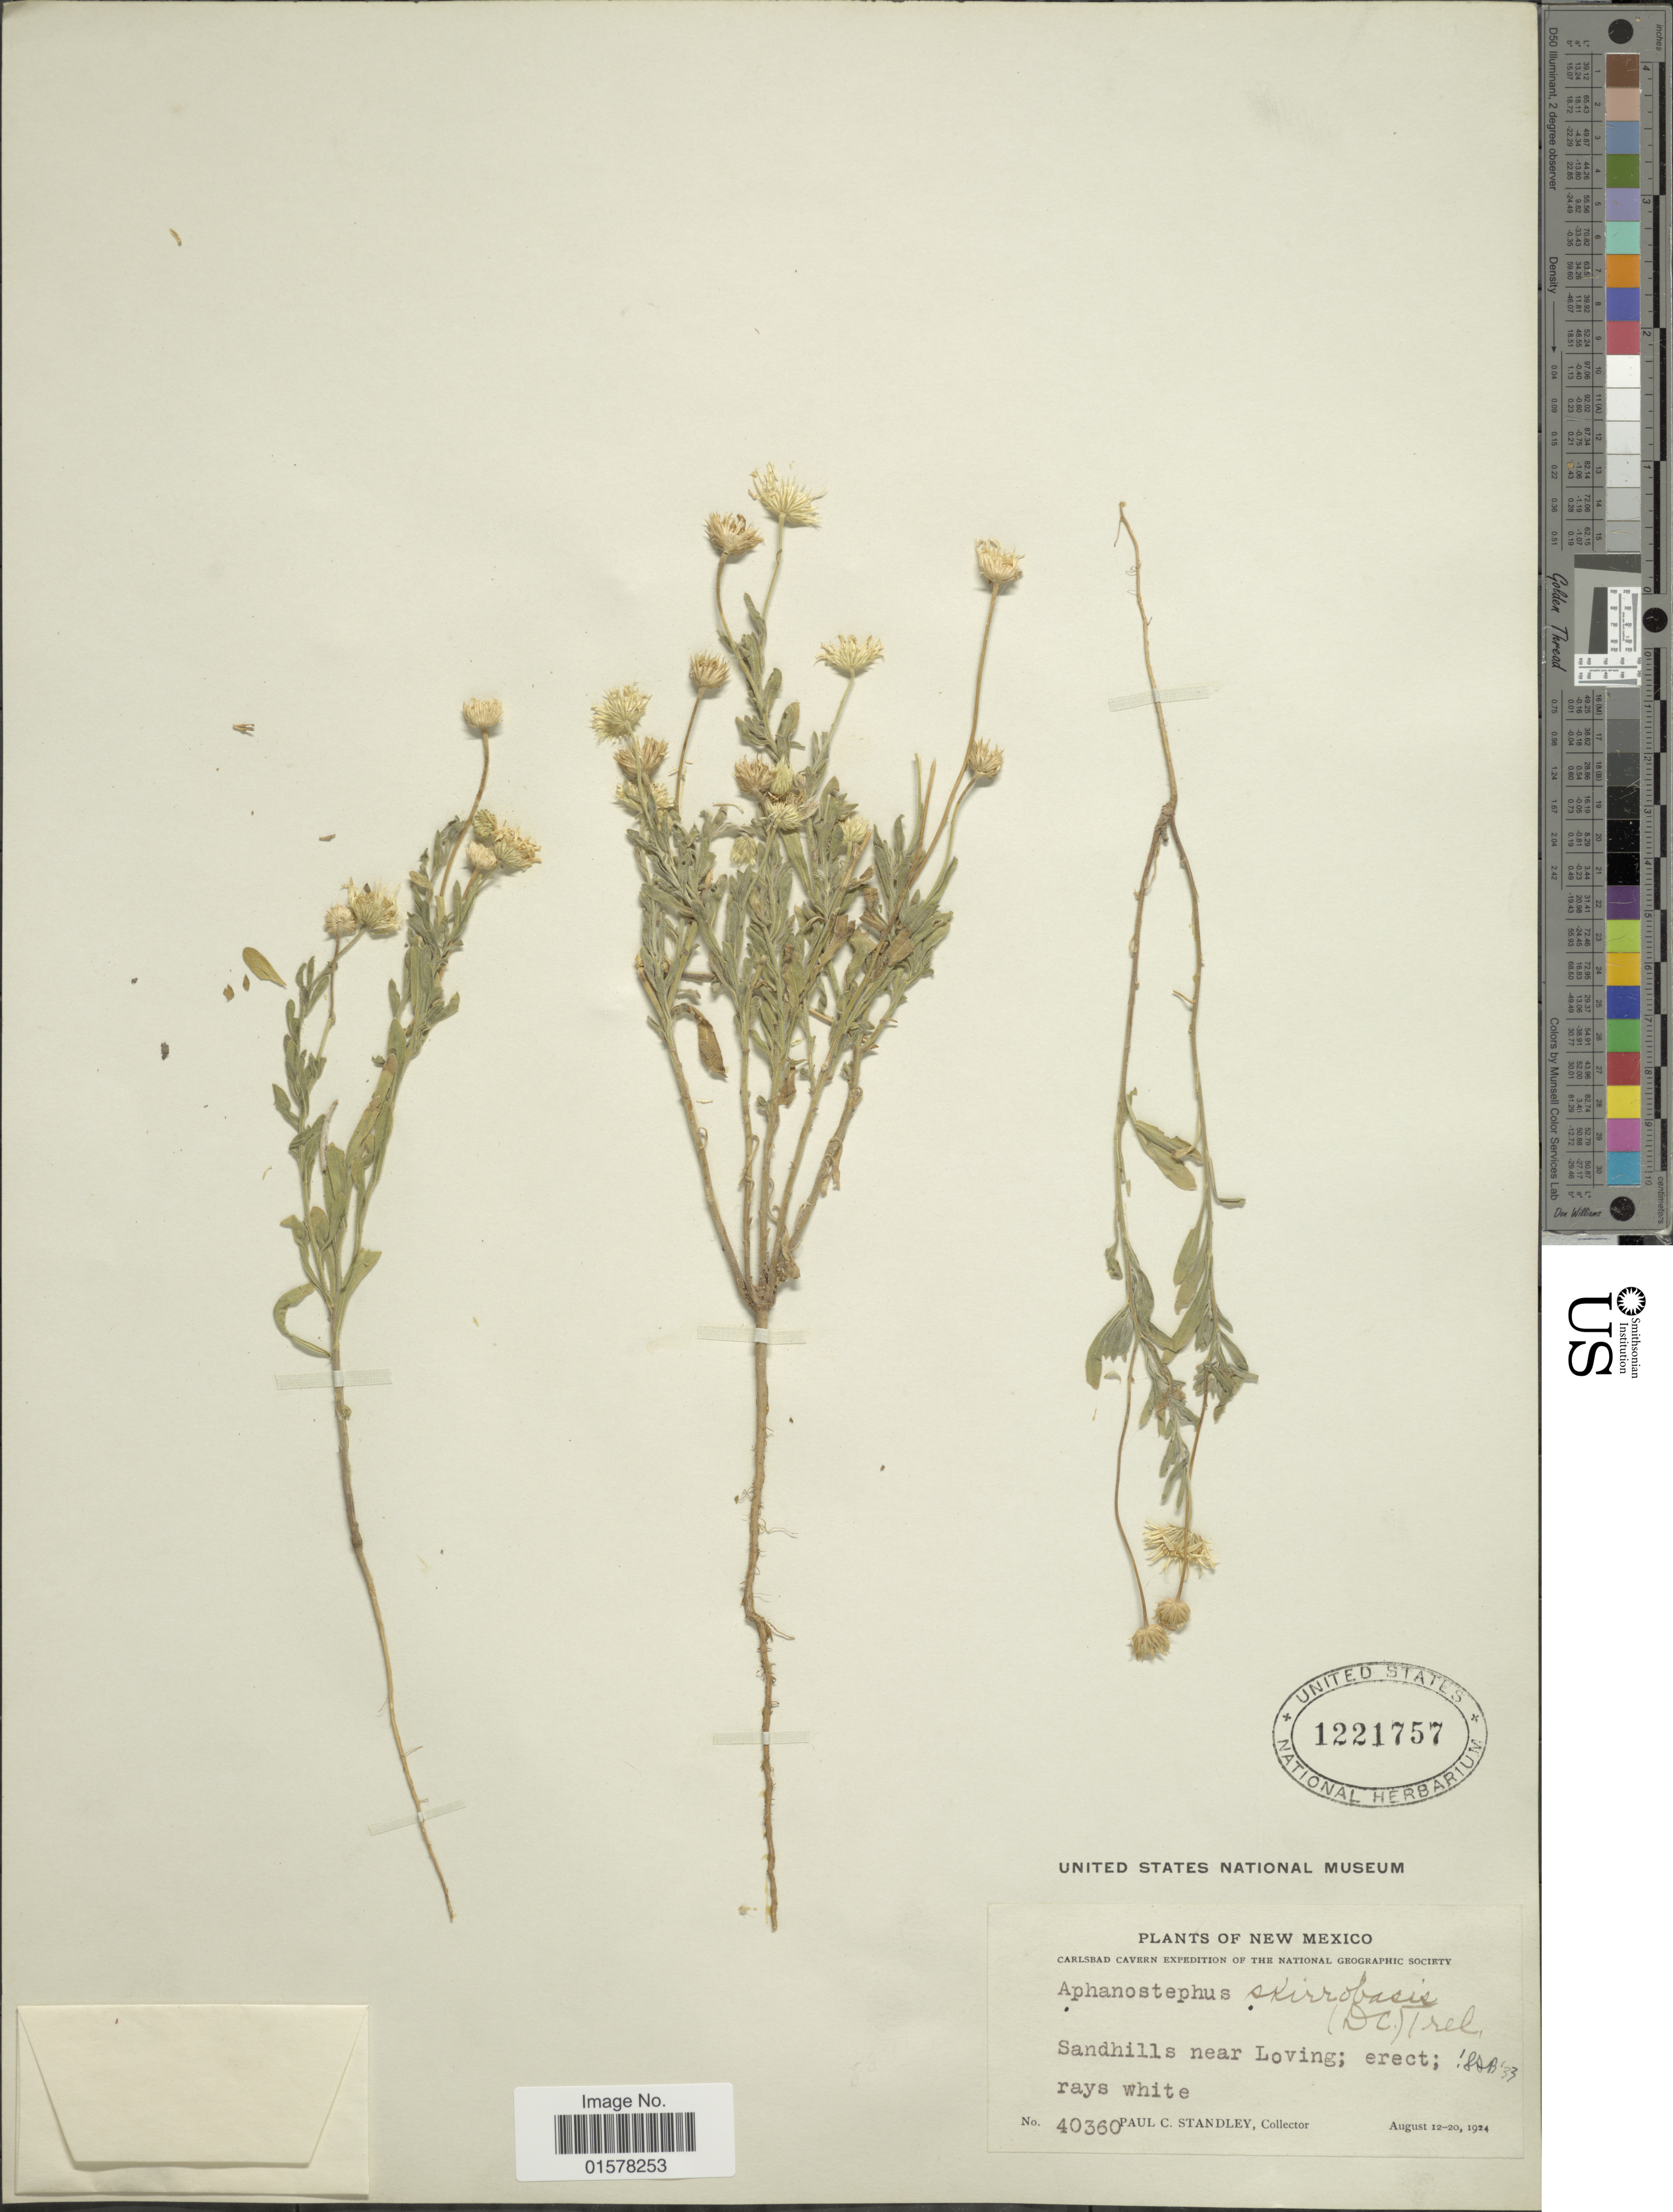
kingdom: Plantae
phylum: Tracheophyta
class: Magnoliopsida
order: Asterales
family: Asteraceae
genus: Aphanostephus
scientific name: Aphanostephus skirrhobasis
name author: (DC.) Trel. ex Coville & Branner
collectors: P. C. Standley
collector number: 40360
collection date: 1924-08-12/1924-08-20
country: United States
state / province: New Mexico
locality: Sandhills near Loving. New Mexico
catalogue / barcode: US 1221757